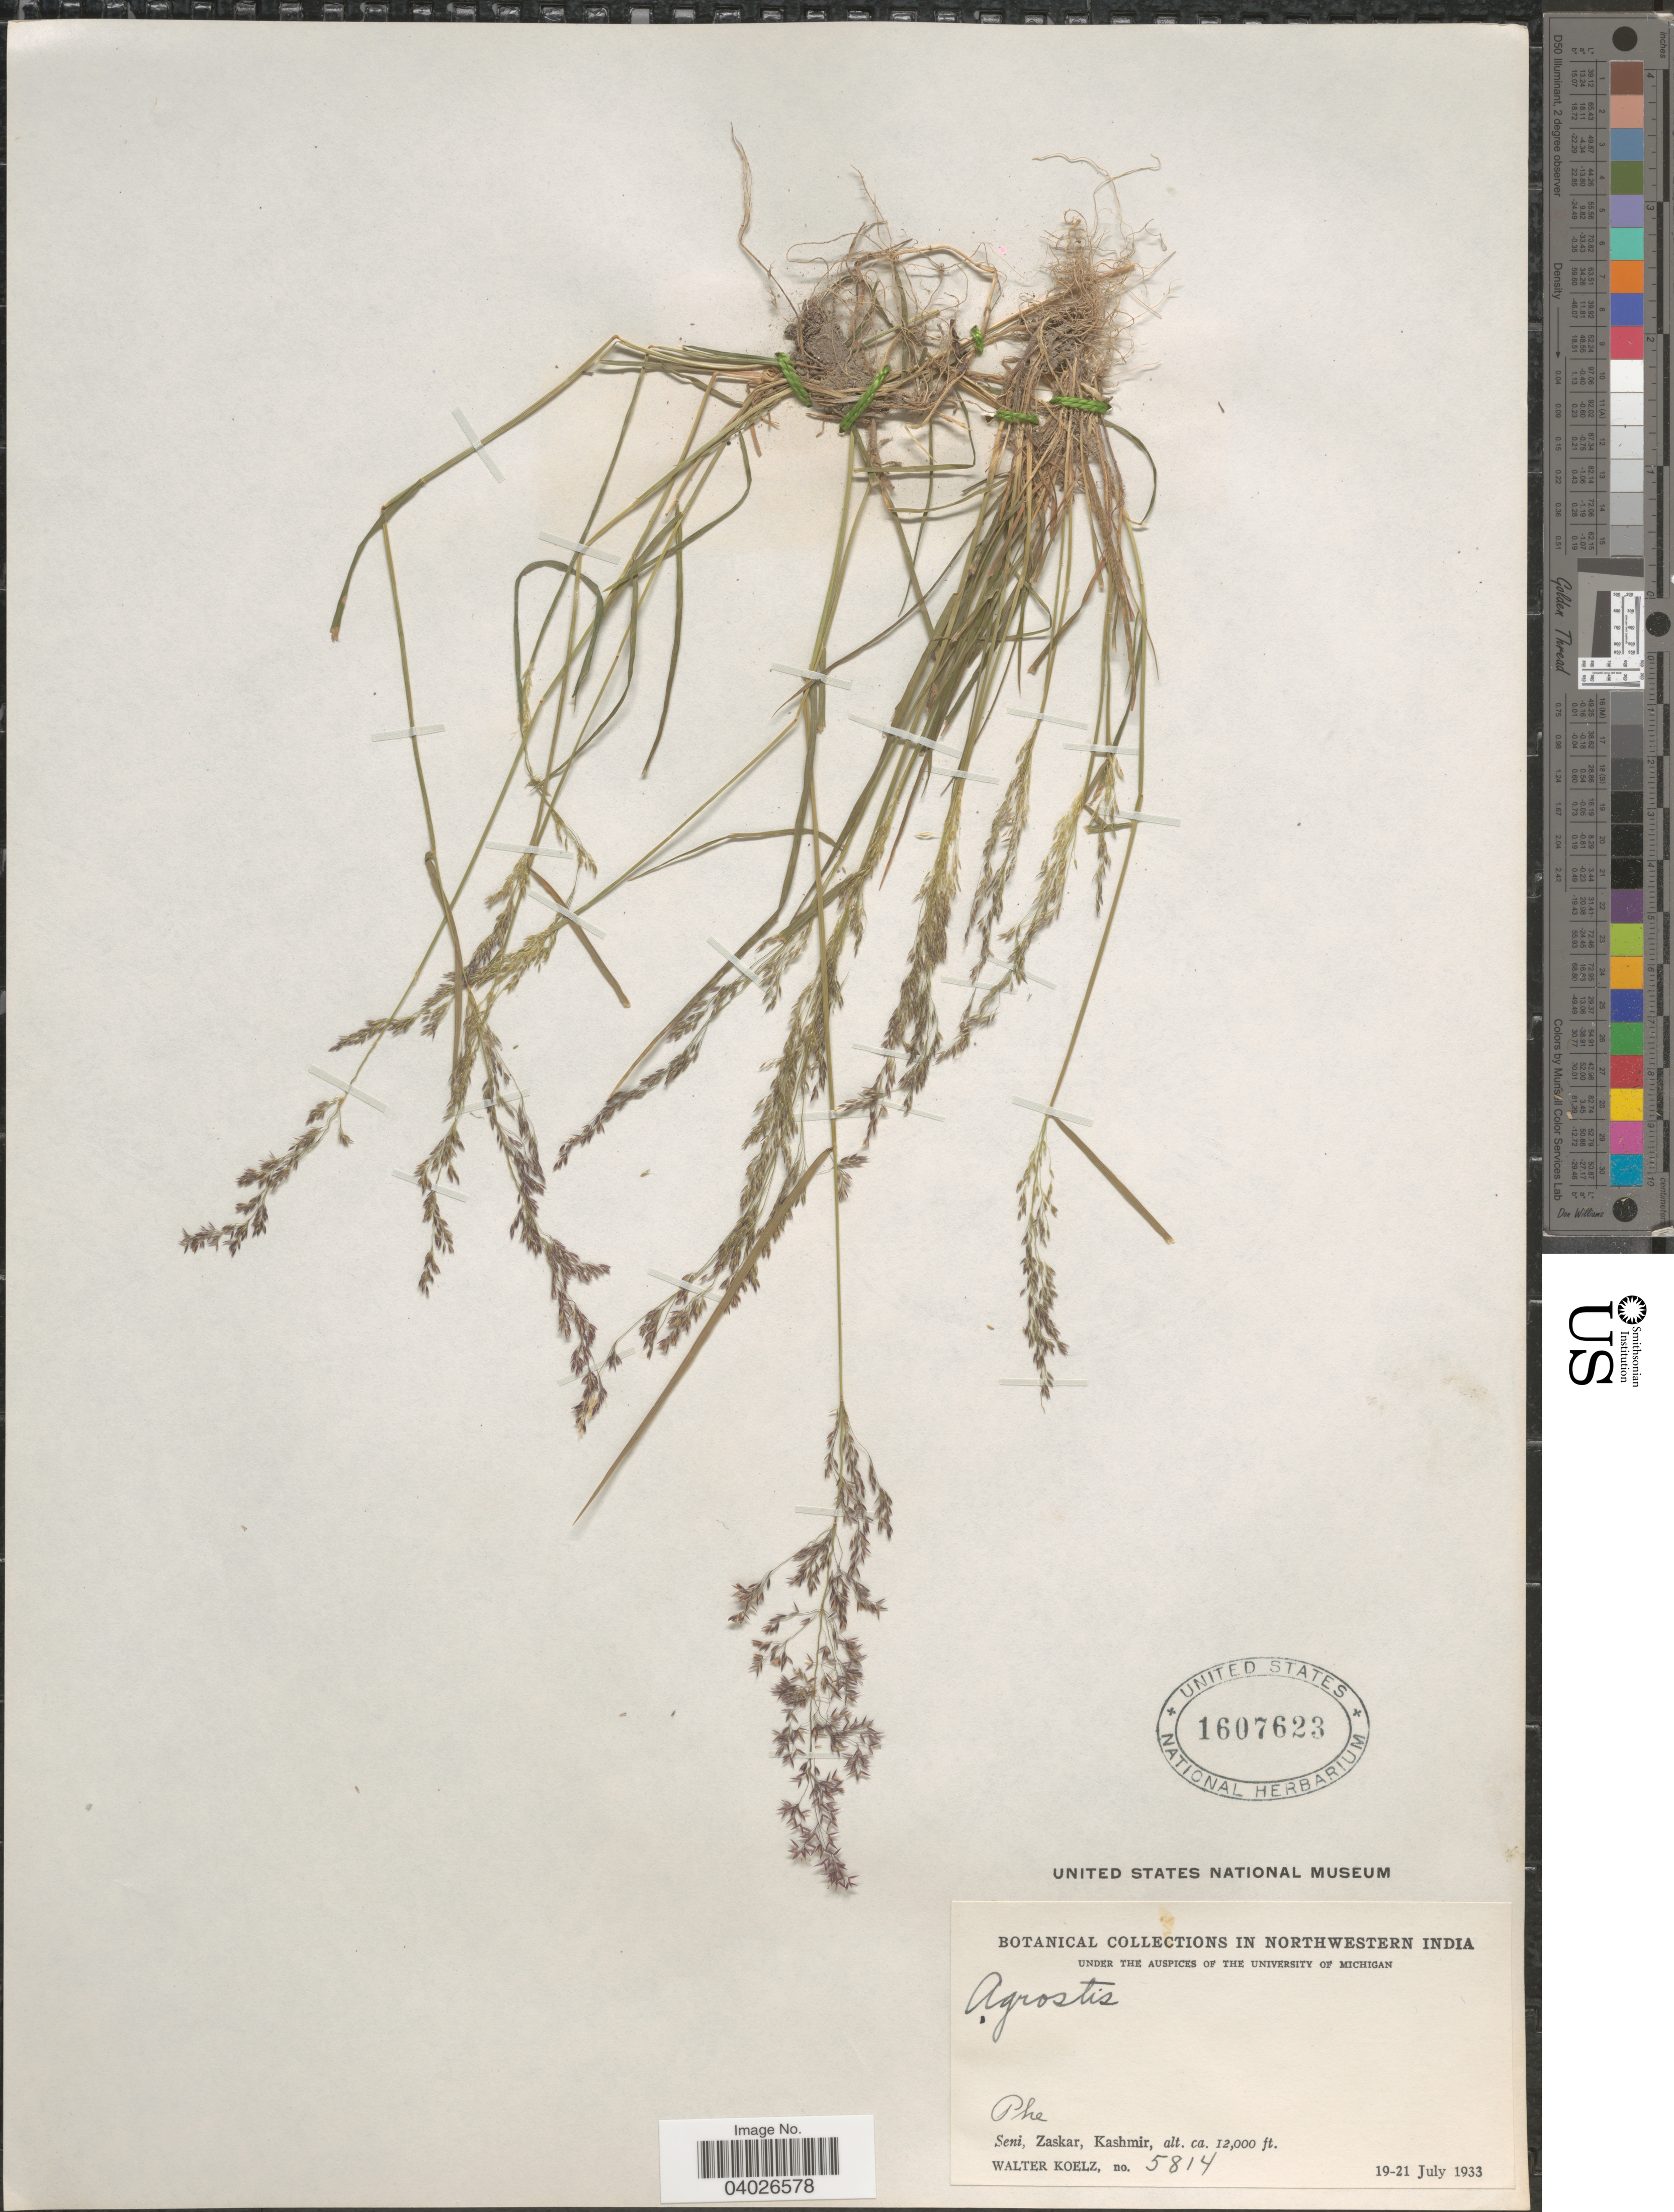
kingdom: Plantae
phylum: Tracheophyta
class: Liliopsida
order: Poales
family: Poaceae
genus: Agrostis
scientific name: Agrostis sp.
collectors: W. N. Koelz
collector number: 5814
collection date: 1933-07-19/1933-07-21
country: India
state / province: Jammu and Kashmir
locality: In Northwestern India. Seni, Zaskar, Kashmir.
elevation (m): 3658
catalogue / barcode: US 1607623